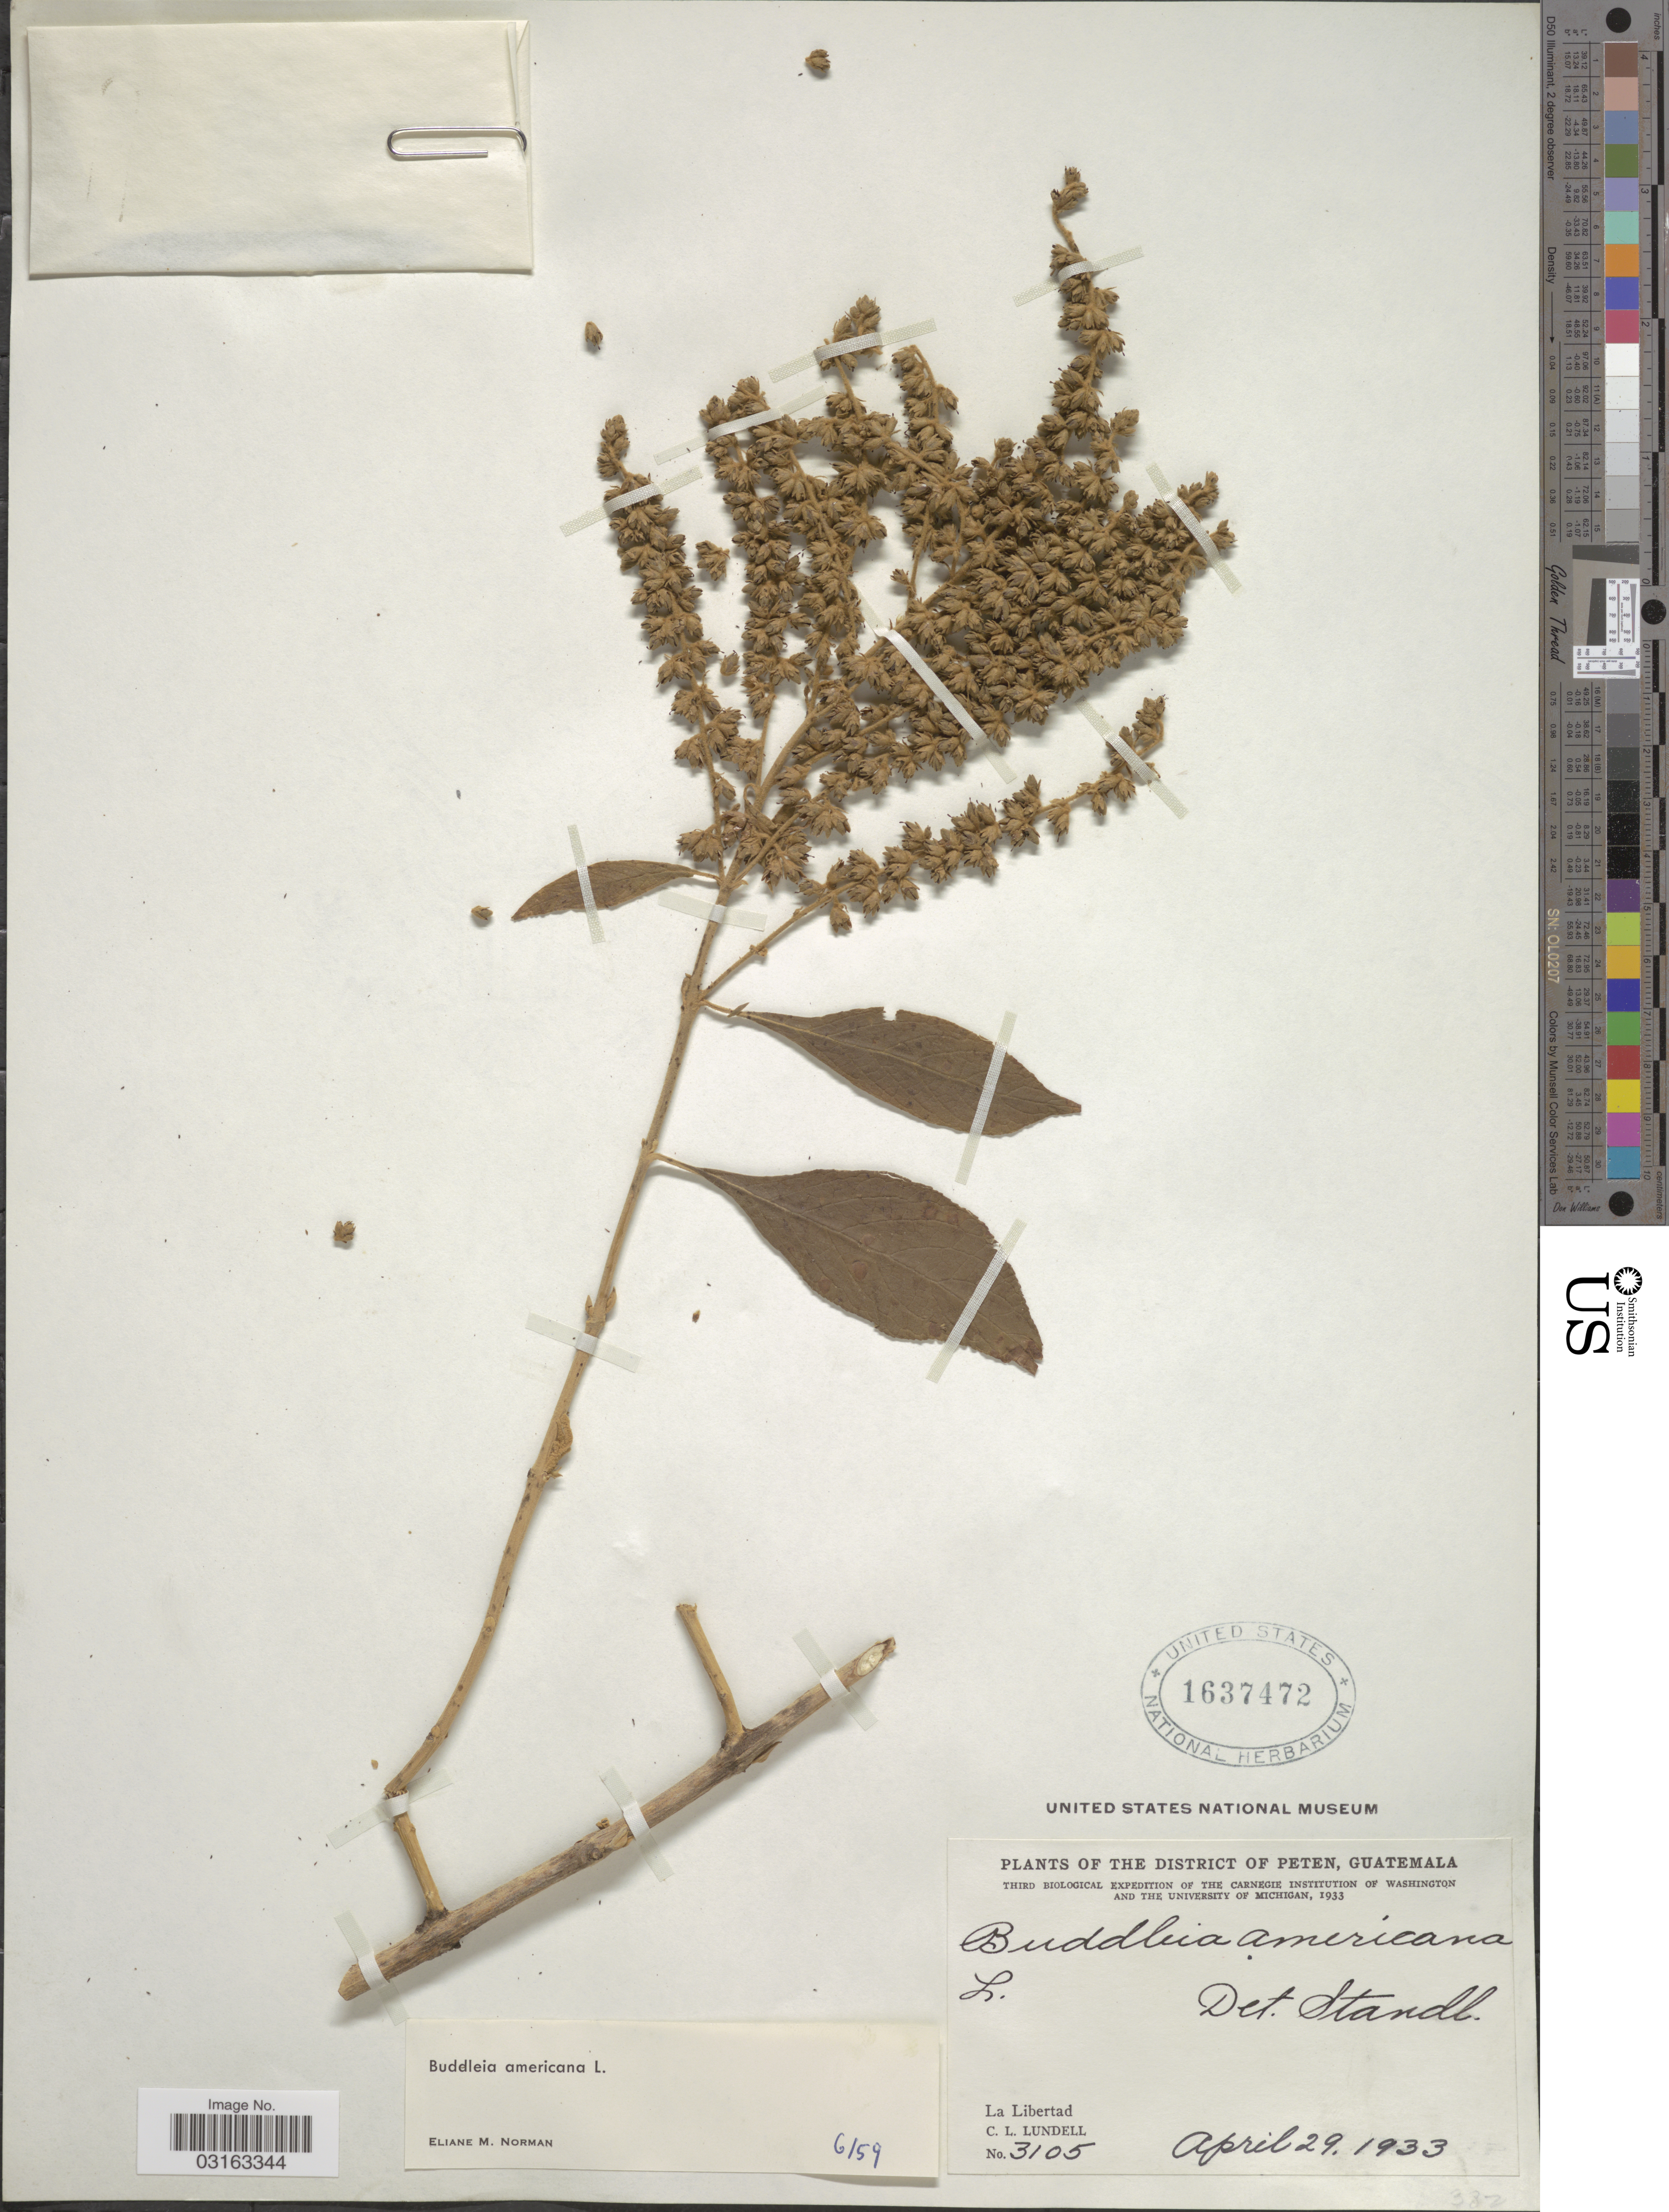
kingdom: Plantae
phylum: Tracheophyta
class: Magnoliopsida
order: Lamiales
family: Scrophulariaceae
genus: Buddleja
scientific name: Buddleja americana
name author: L.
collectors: C. L. Lundell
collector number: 3105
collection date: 1933-04-29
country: Guatemala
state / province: El Petén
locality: District of Peten. La Libertad.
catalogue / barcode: US 1637472